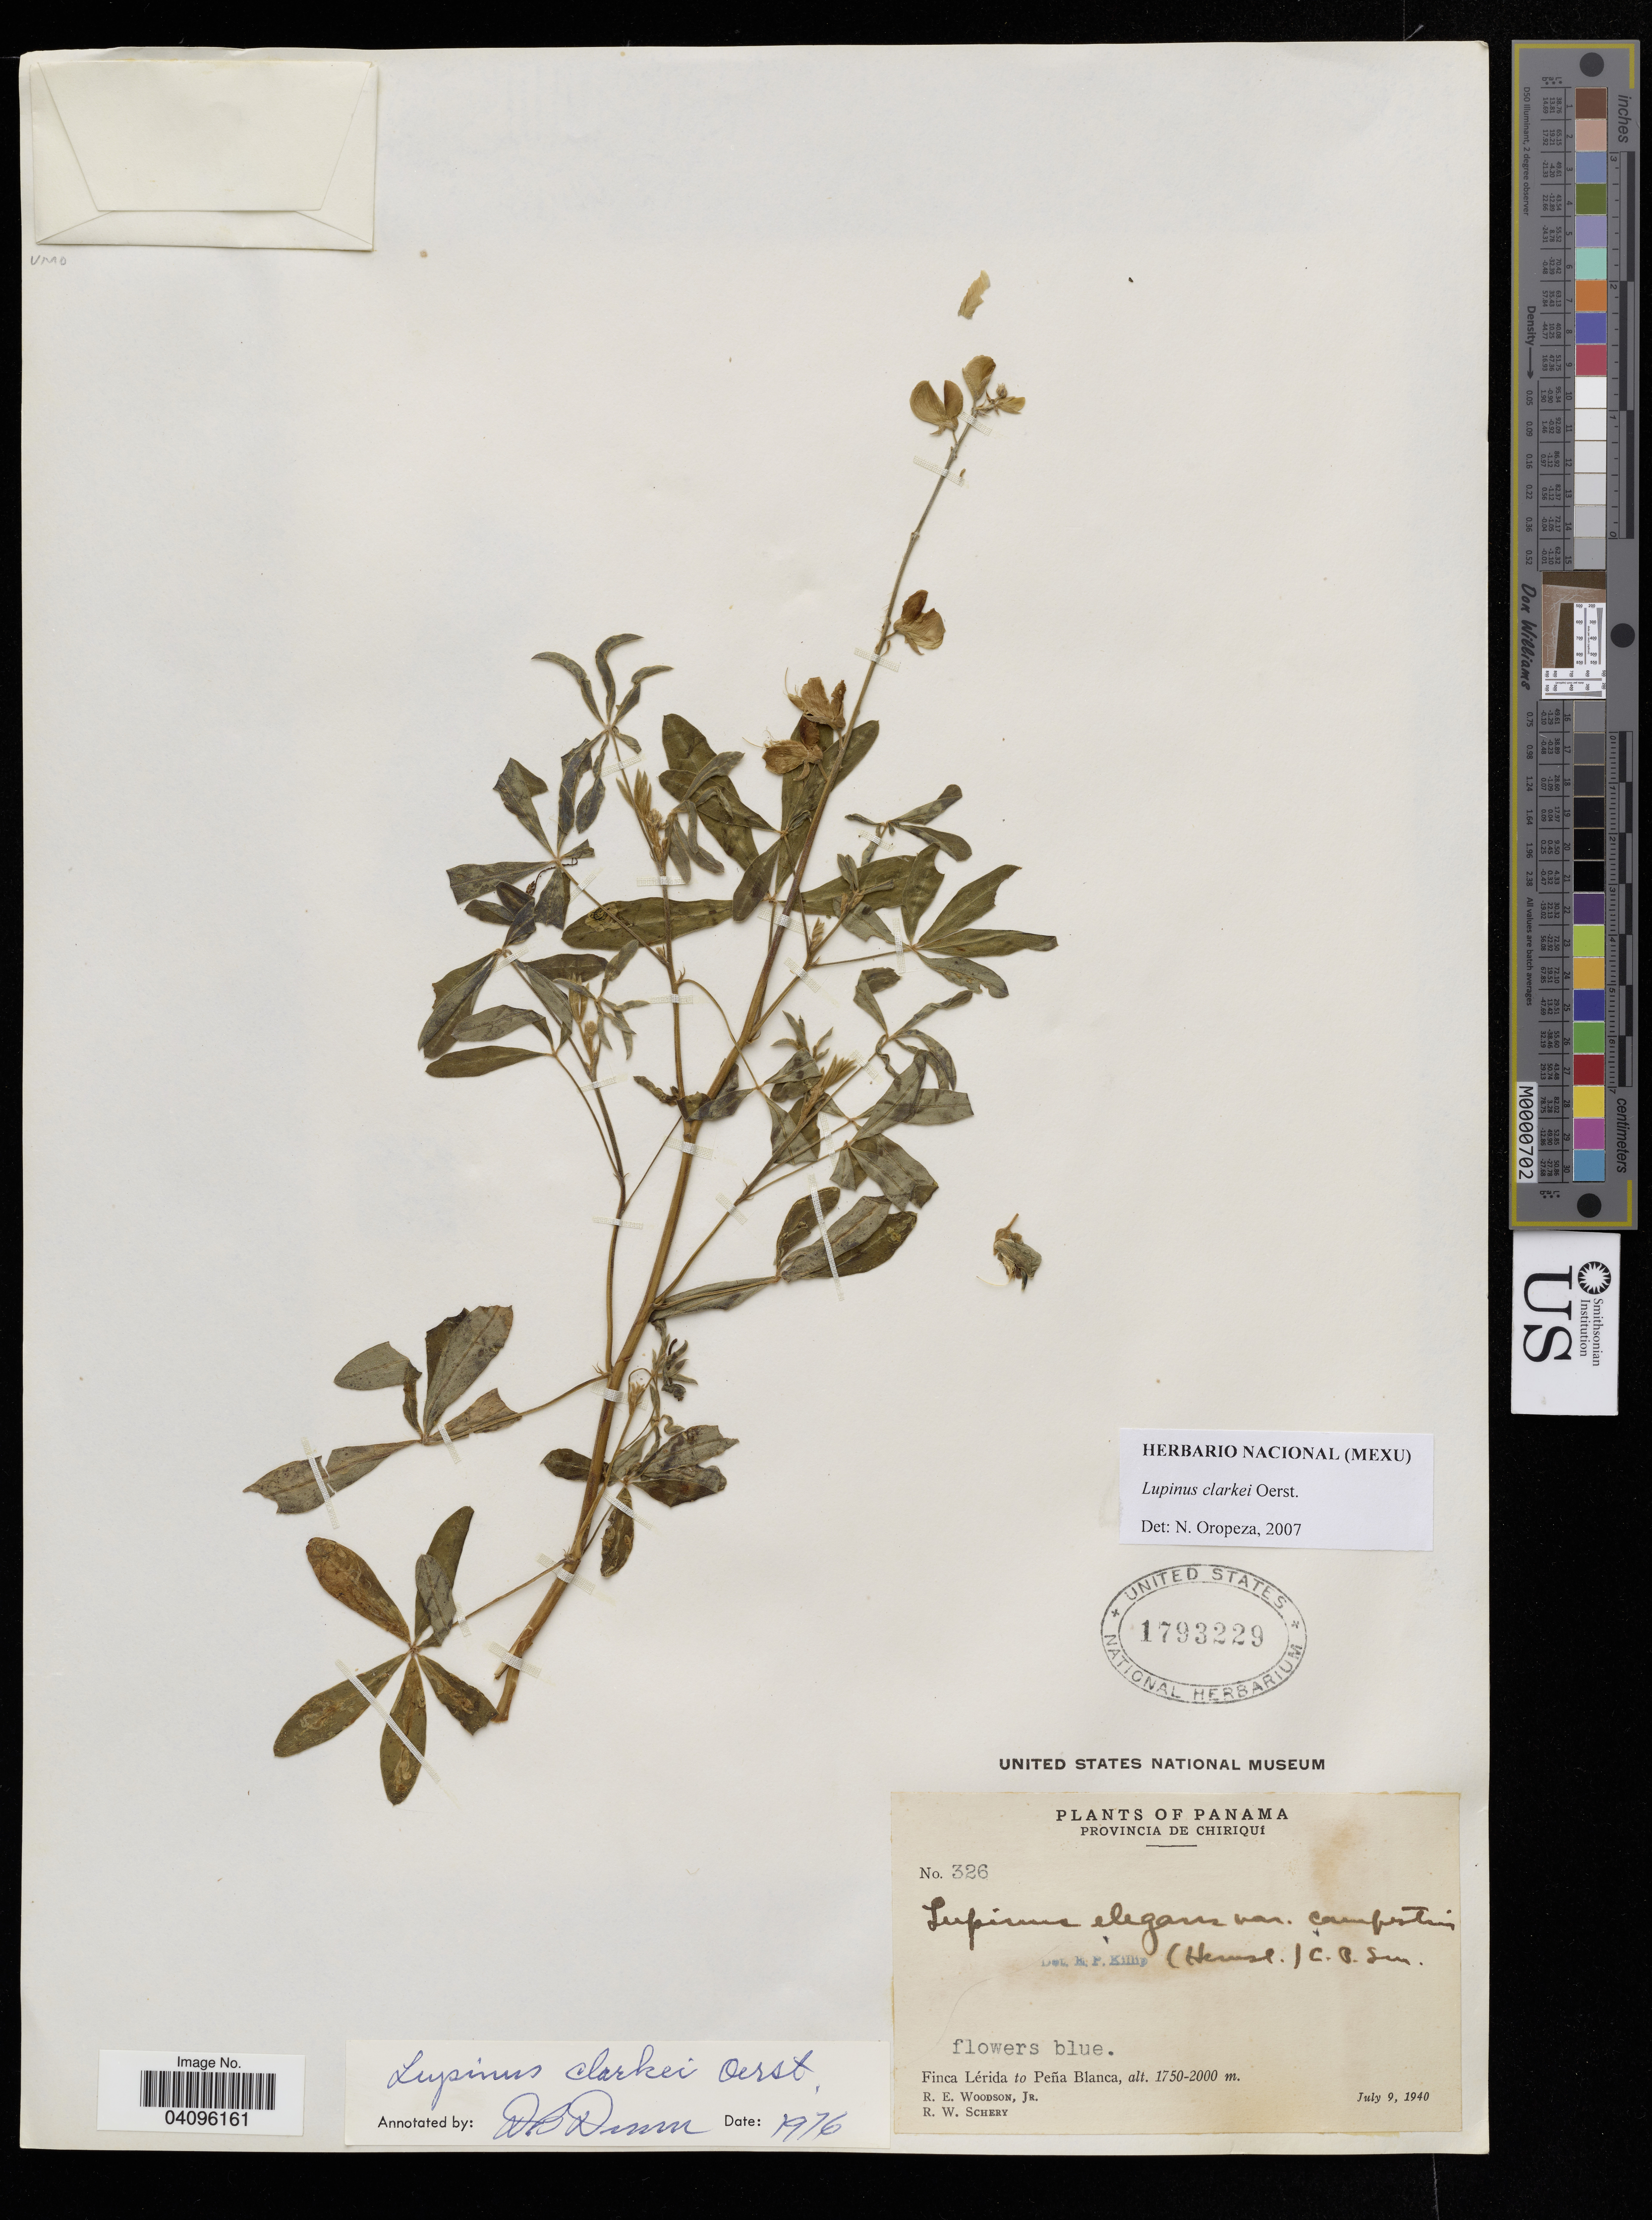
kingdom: Plantae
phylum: Tracheophyta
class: Magnoliopsida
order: Fabales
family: Fabaceae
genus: Lupinus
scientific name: Lupinus clarkei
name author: Oerst.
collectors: R. E. Woodson & R. Schery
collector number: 326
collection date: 1940-07-09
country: Panama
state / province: Chiriqui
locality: Finca Lérida to Peña Blanca.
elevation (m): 1750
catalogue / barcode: US 1793229